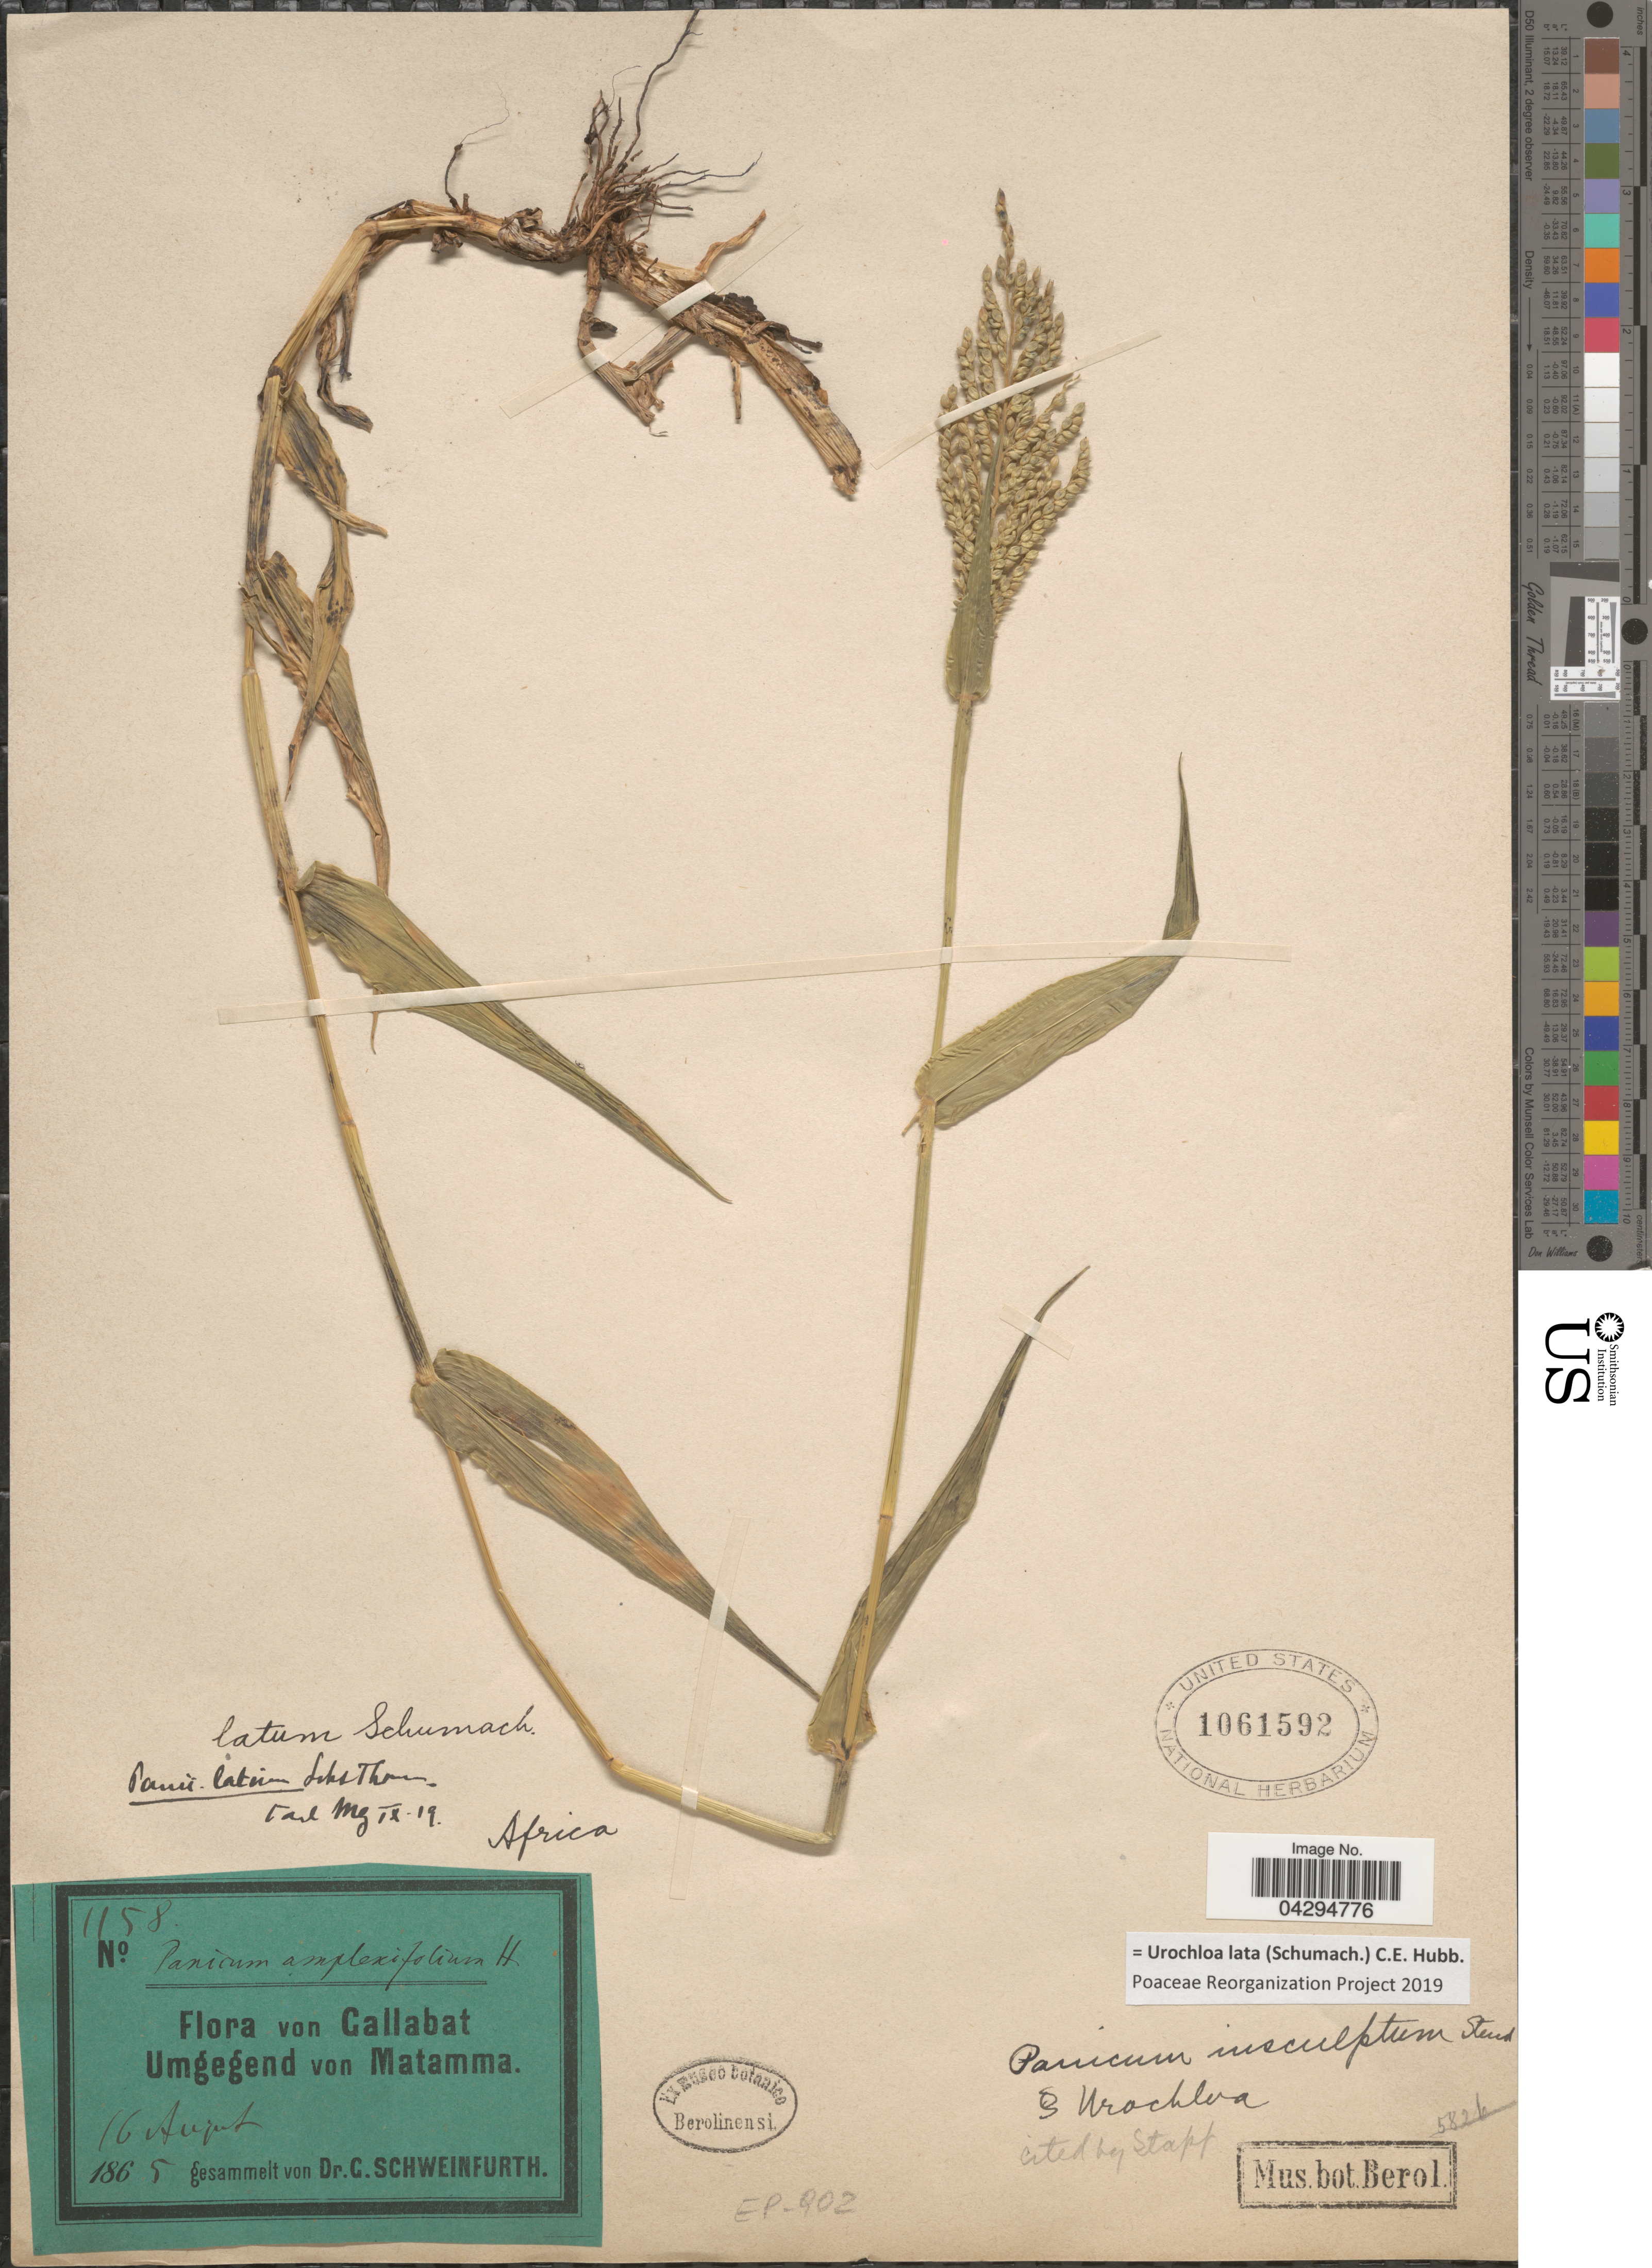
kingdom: Plantae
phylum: Tracheophyta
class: Liliopsida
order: Poales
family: Poaceae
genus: Urochloa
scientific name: Urochloa lata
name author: (Schumach.) C. E. Hubb.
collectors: G. A. Schweinfurth (herbarium)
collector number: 1158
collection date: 1865-08-16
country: Sudan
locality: Gallabat. Umgegend von Matamma. Africa.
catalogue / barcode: US 1061592